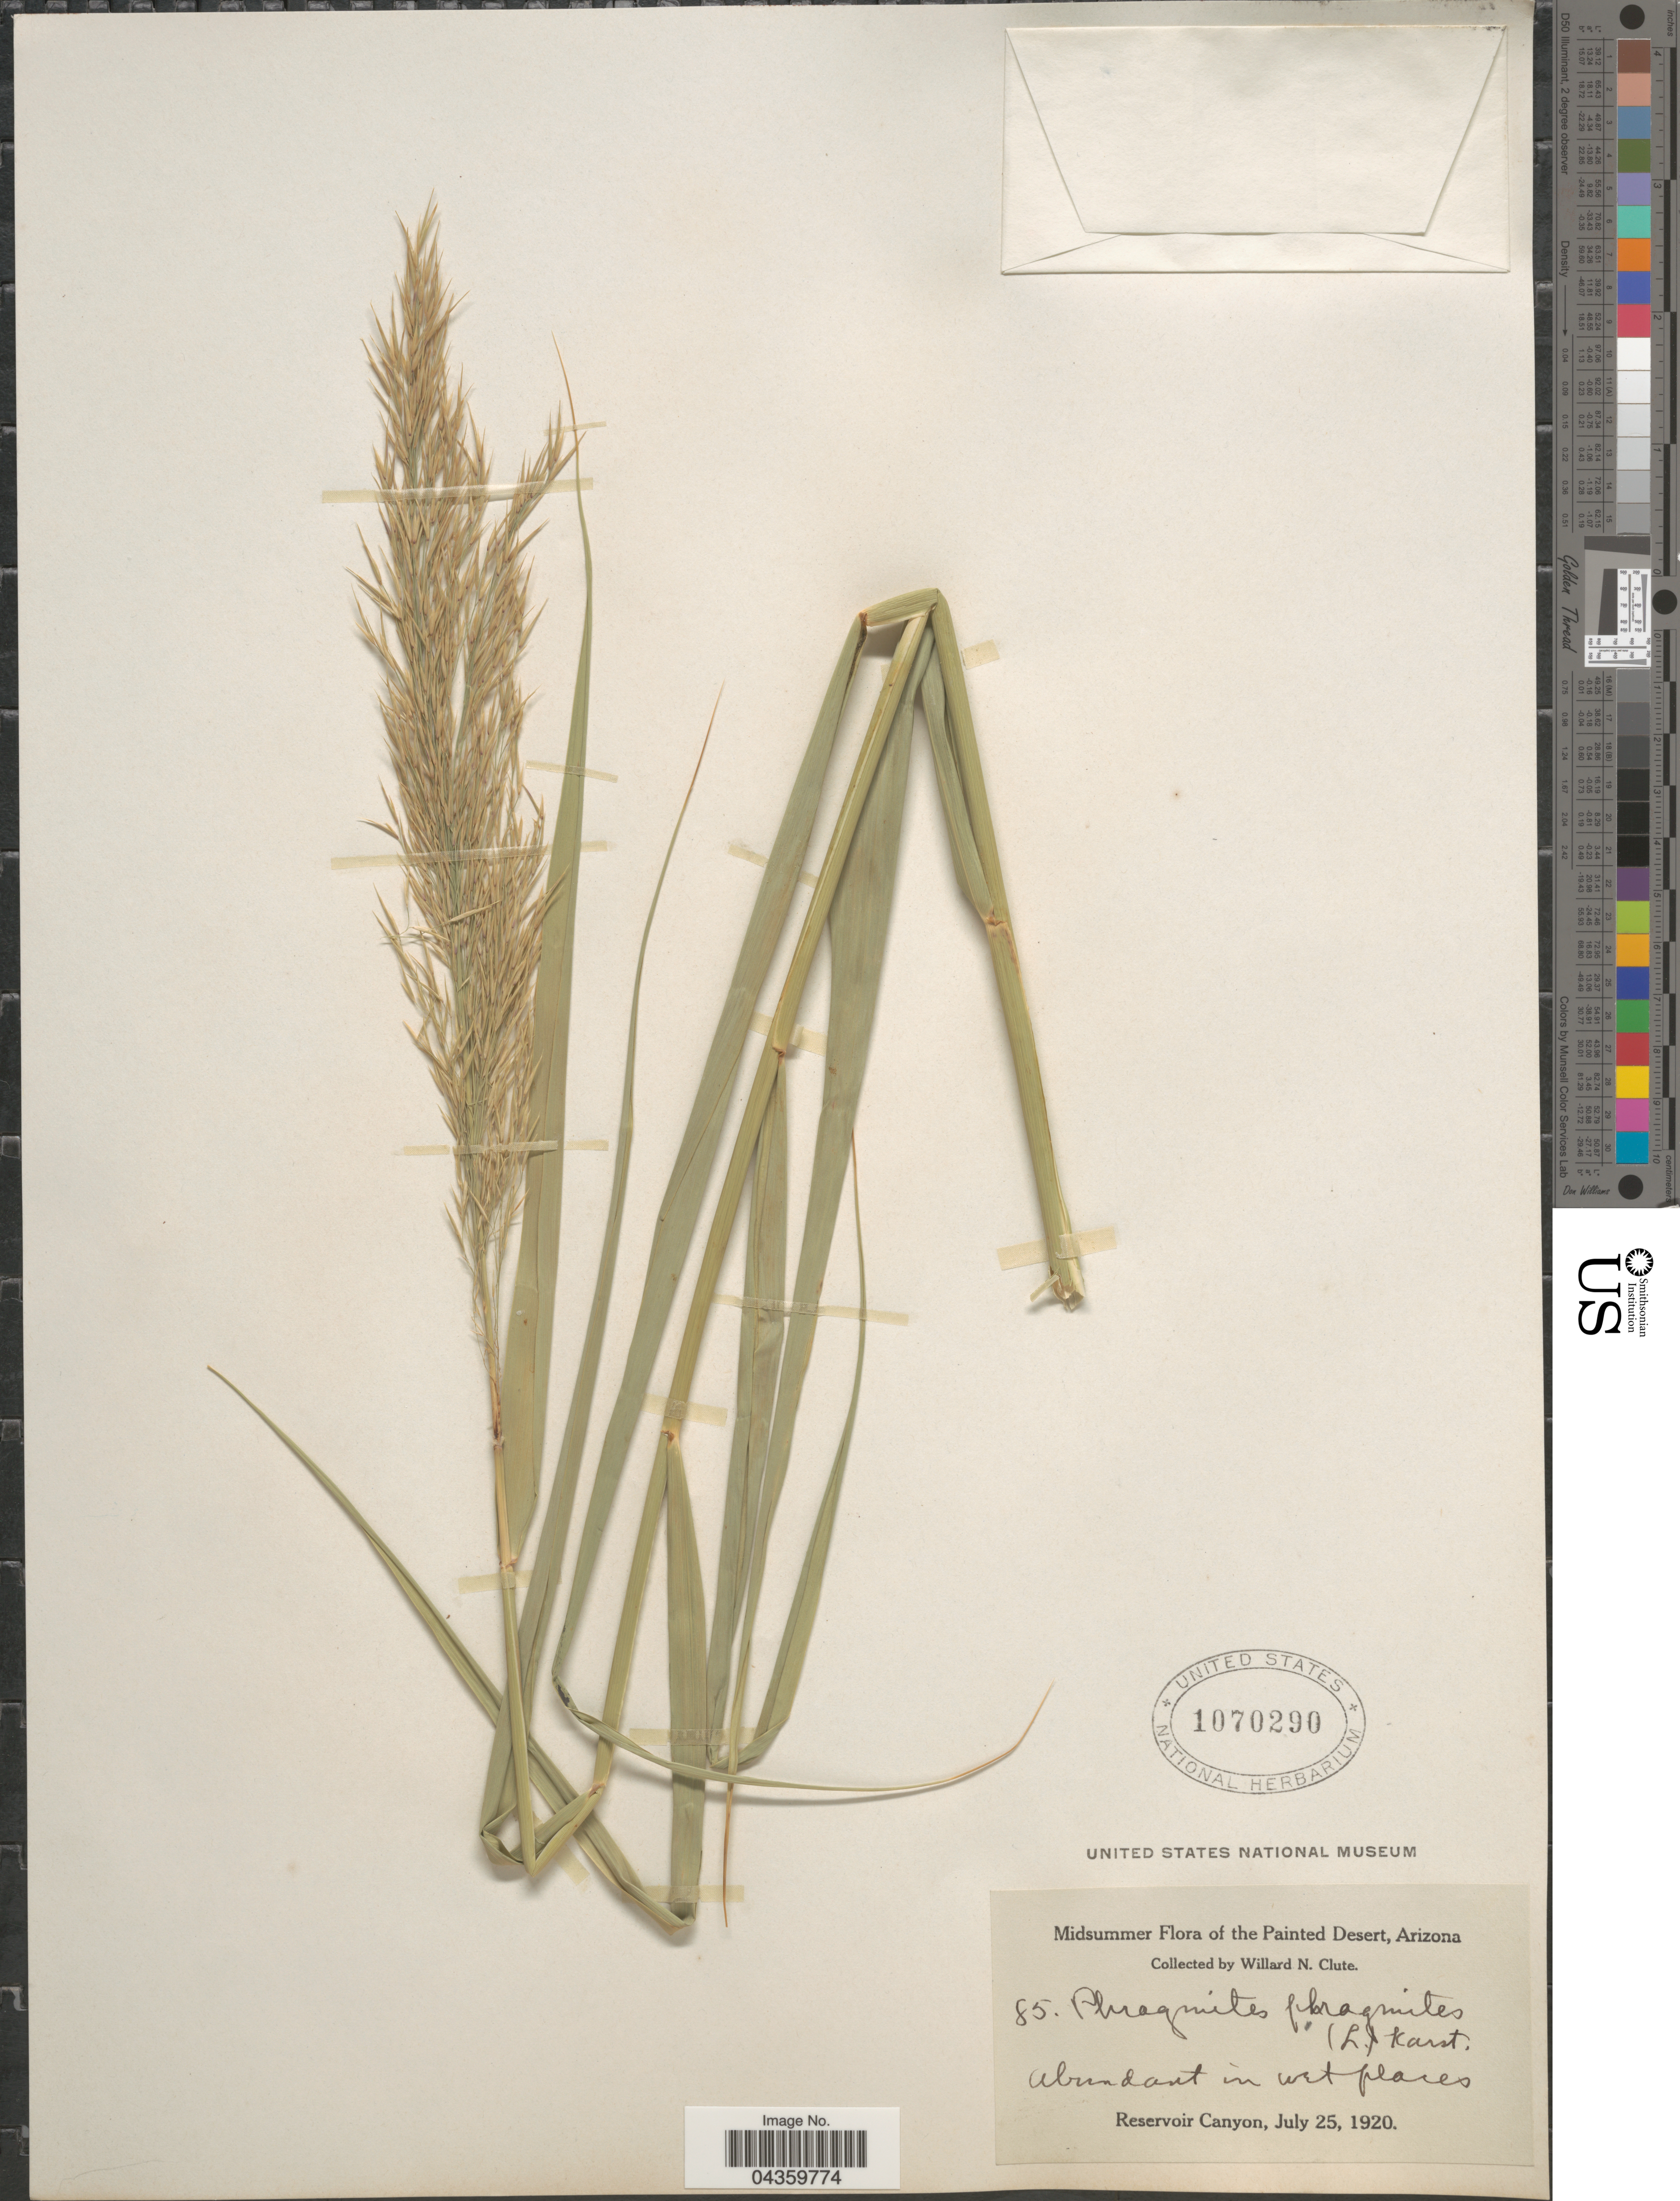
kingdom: Plantae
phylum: Tracheophyta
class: Liliopsida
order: Poales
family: Poaceae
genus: Phragmites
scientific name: Phragmites australis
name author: (Cav.) Trin. ex Steud.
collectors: W. N. Clute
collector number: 85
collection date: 1920-07-25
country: United States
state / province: Arizona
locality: The Painted Desert. Abundant in wet places. Reservoir Canyon.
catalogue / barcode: US 1070290